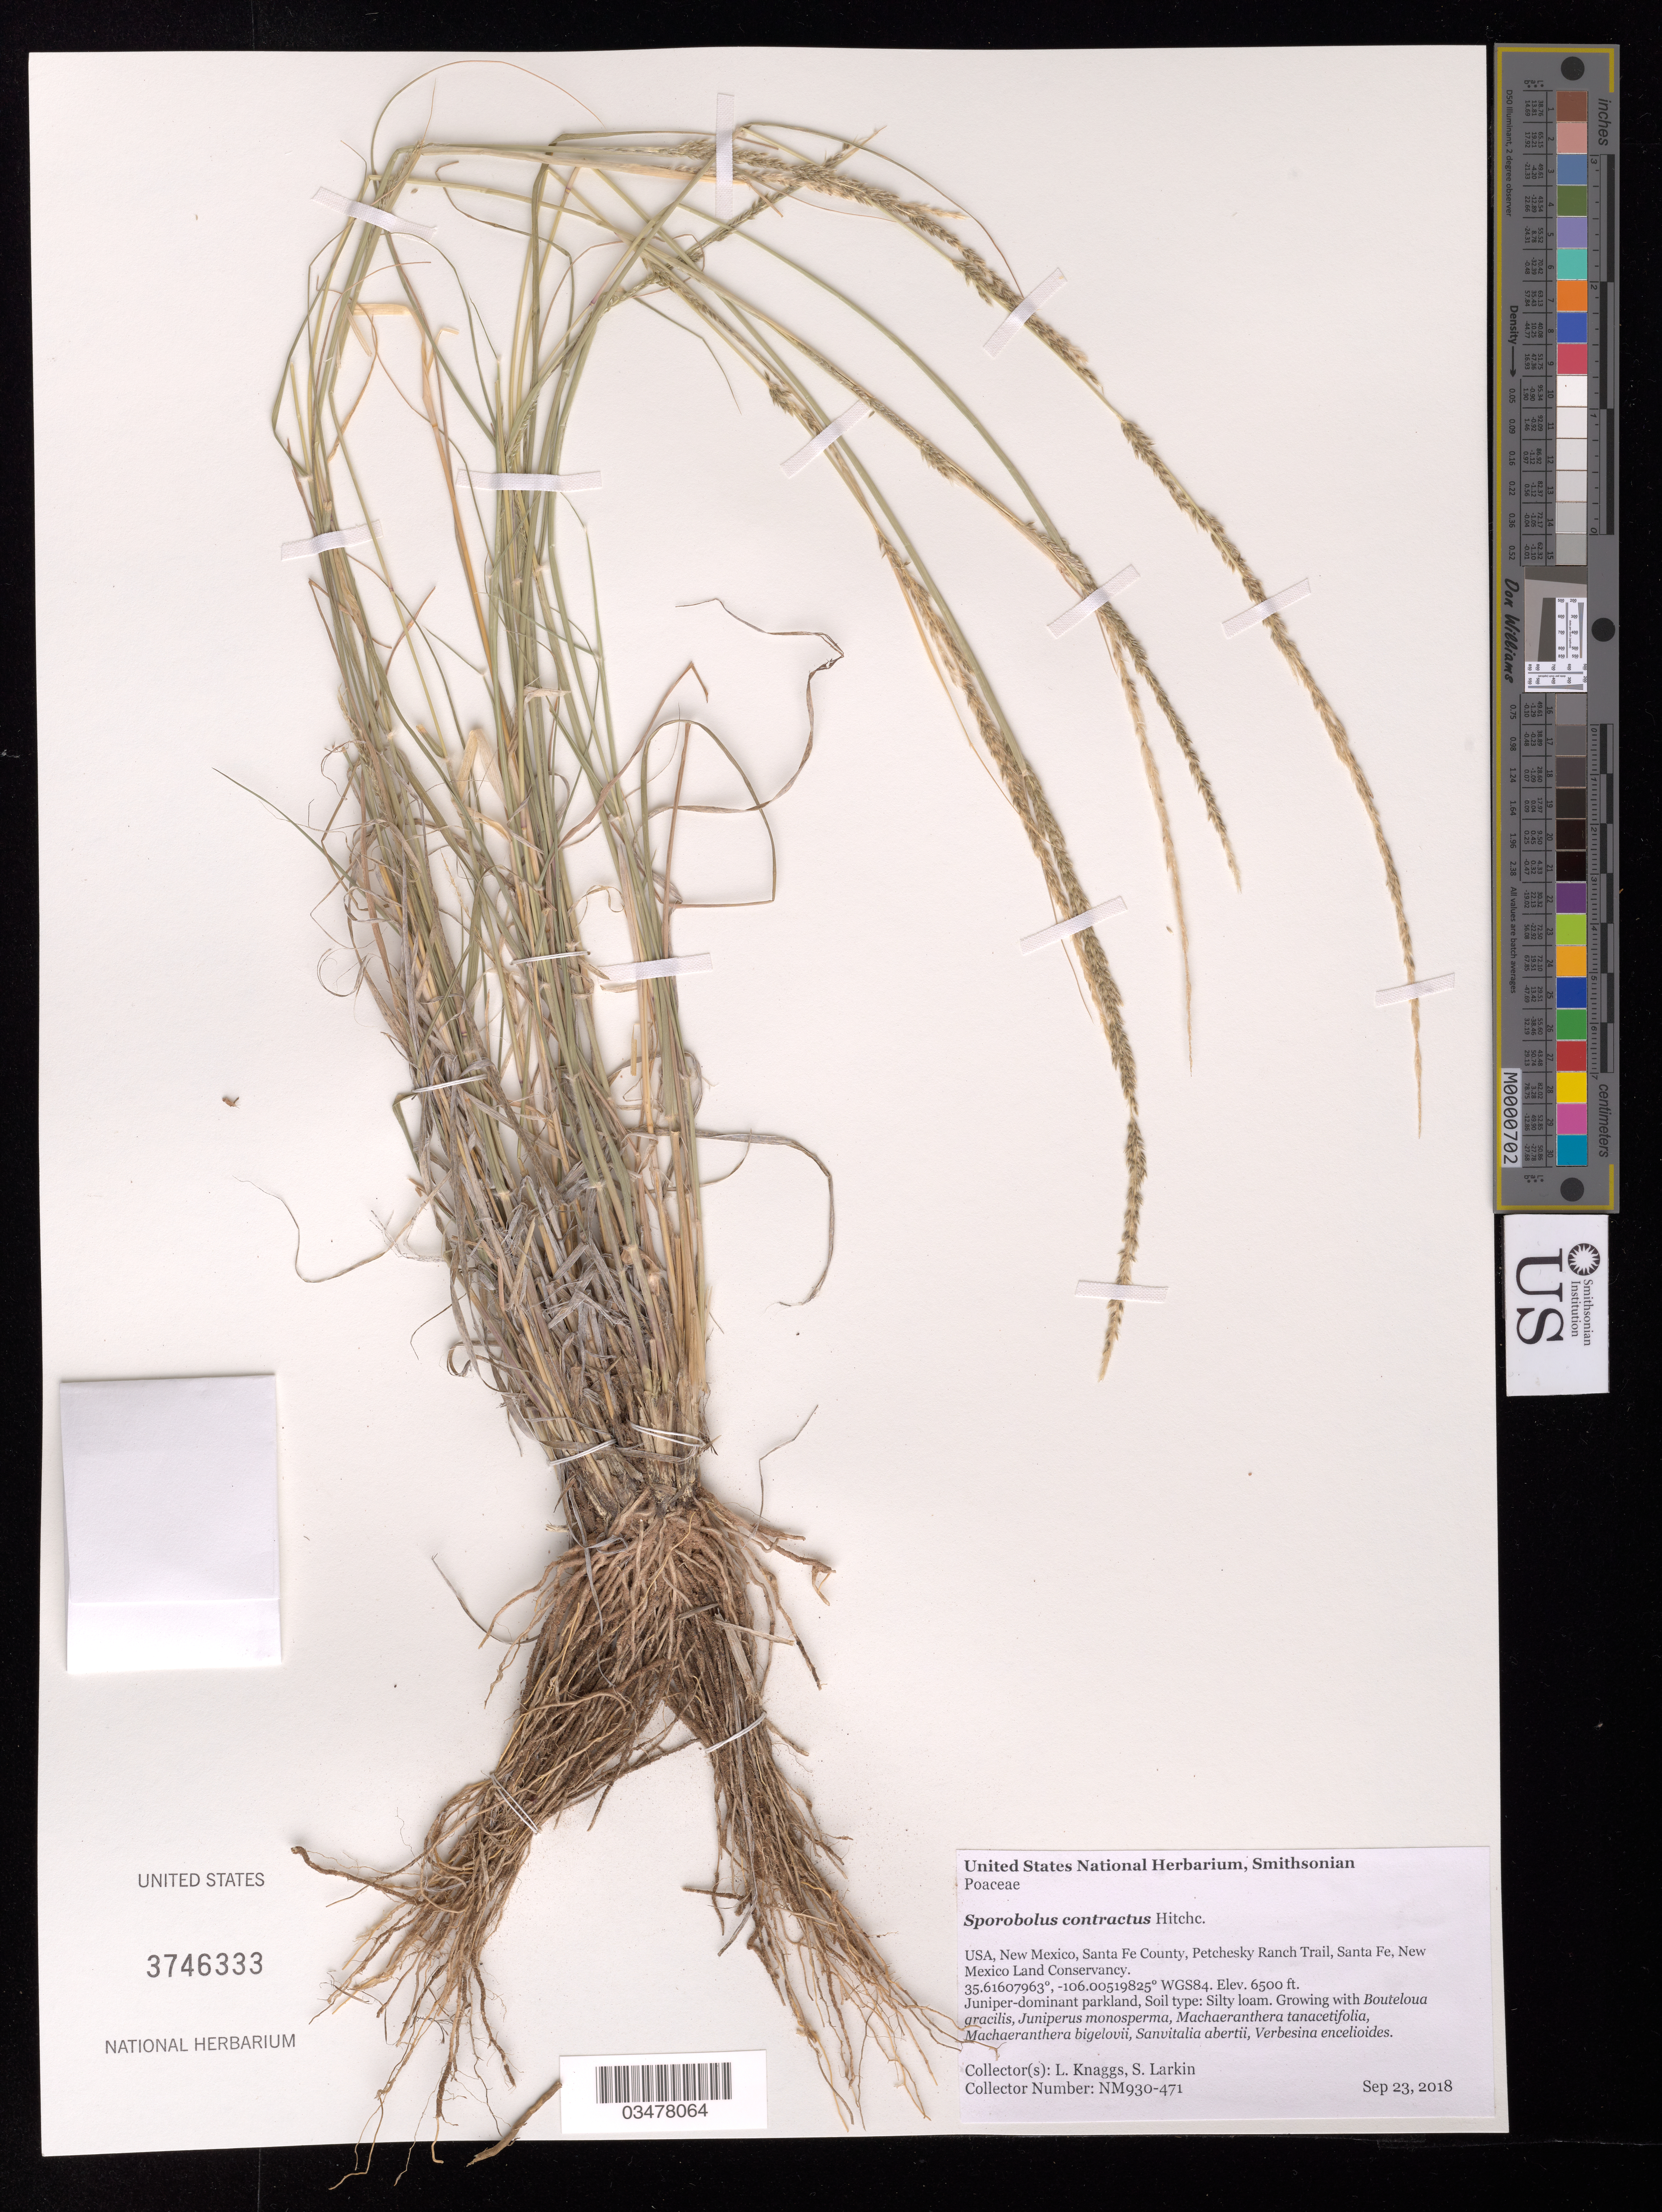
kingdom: Plantae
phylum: Tracheophyta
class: Liliopsida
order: Poales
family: Poaceae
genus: Sporobolus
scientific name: Sporobolus contractus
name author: Hitchc.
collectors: L. Knaggs & S. Larkin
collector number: NM930-471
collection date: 2018-09-23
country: United States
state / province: New Mexico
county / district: Santa Fe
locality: Santa Fe, Petchesky Ranch Trail. New Mexico Land Conservancy.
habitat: Silty loam. Juniper-dominant parkland. With Bouteloua gracilis, Juniperus monosperma, Sanvitalia abertii, etc.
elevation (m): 1981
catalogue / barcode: US 3746333